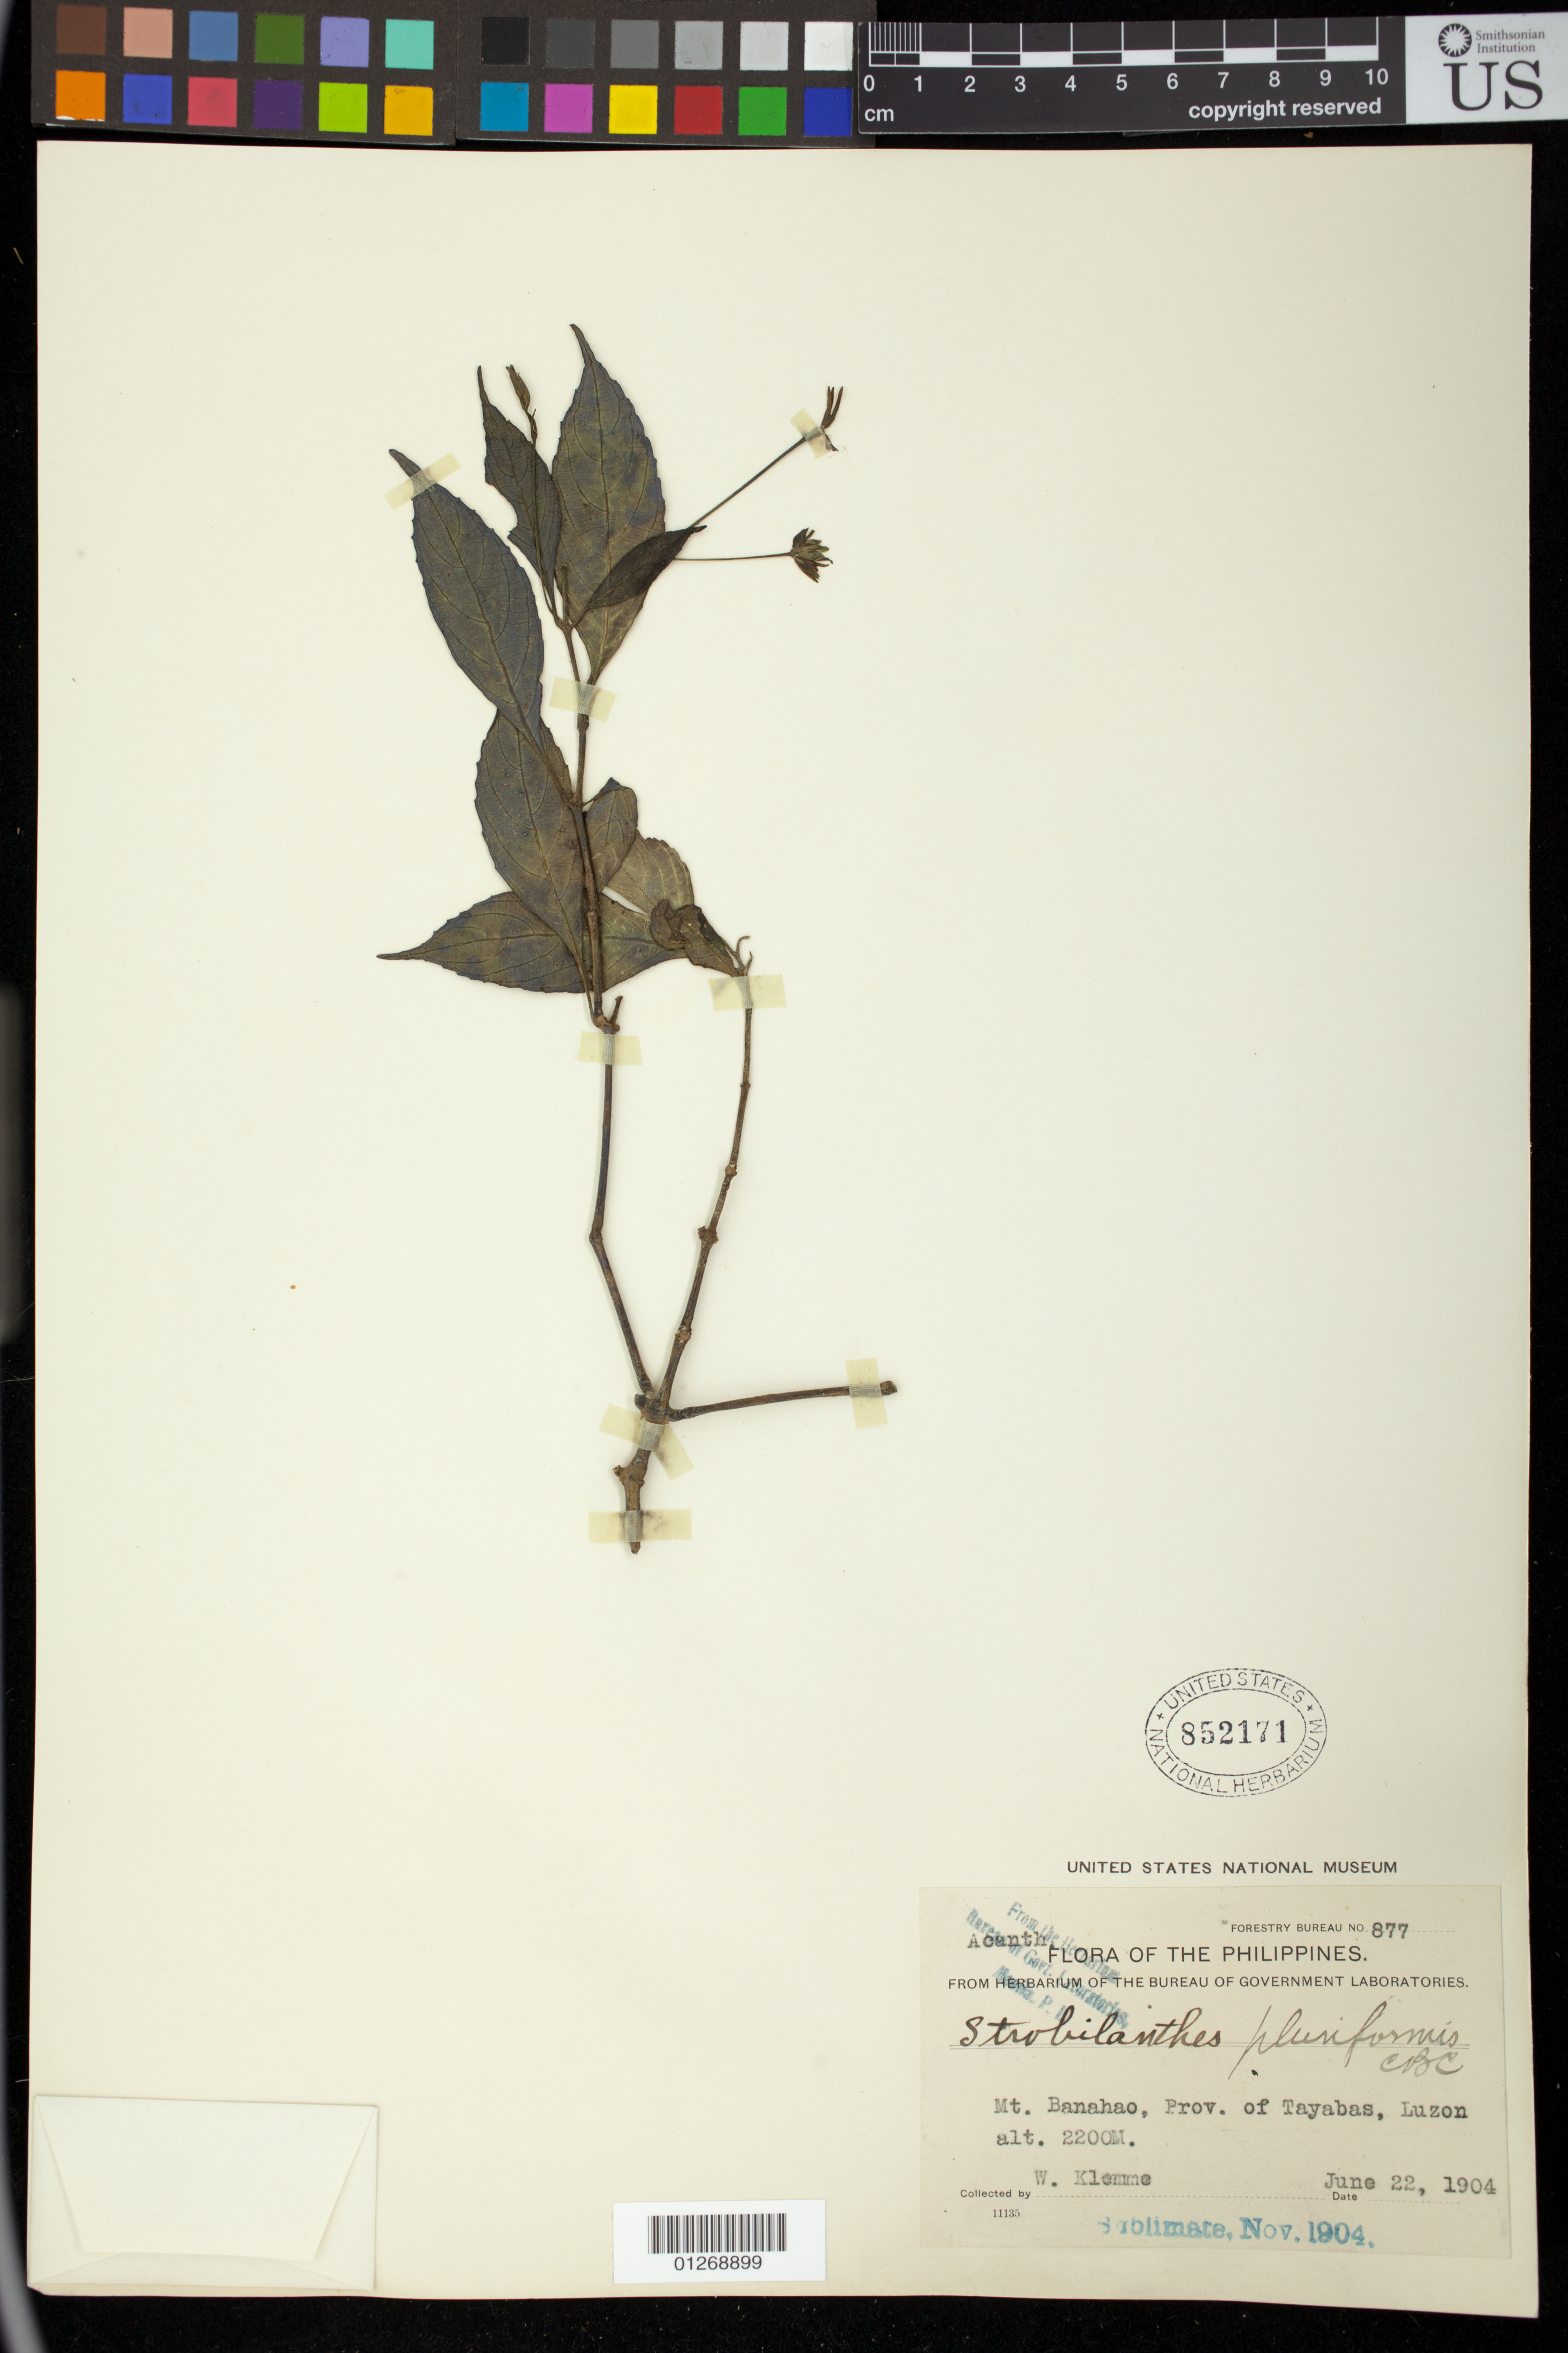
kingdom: Plantae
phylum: Tracheophyta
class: Magnoliopsida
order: Lamiales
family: Acanthaceae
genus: Strobilanthes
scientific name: Strobilanthes pluriformis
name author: C.B. Clarke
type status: Isosyntype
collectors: W. Klemme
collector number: For. Bur. 877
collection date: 1904-06-22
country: Philippines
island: Luzon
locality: Mt. Banahao, Prov. of Tayabas, Luzon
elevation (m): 2200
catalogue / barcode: US 852171